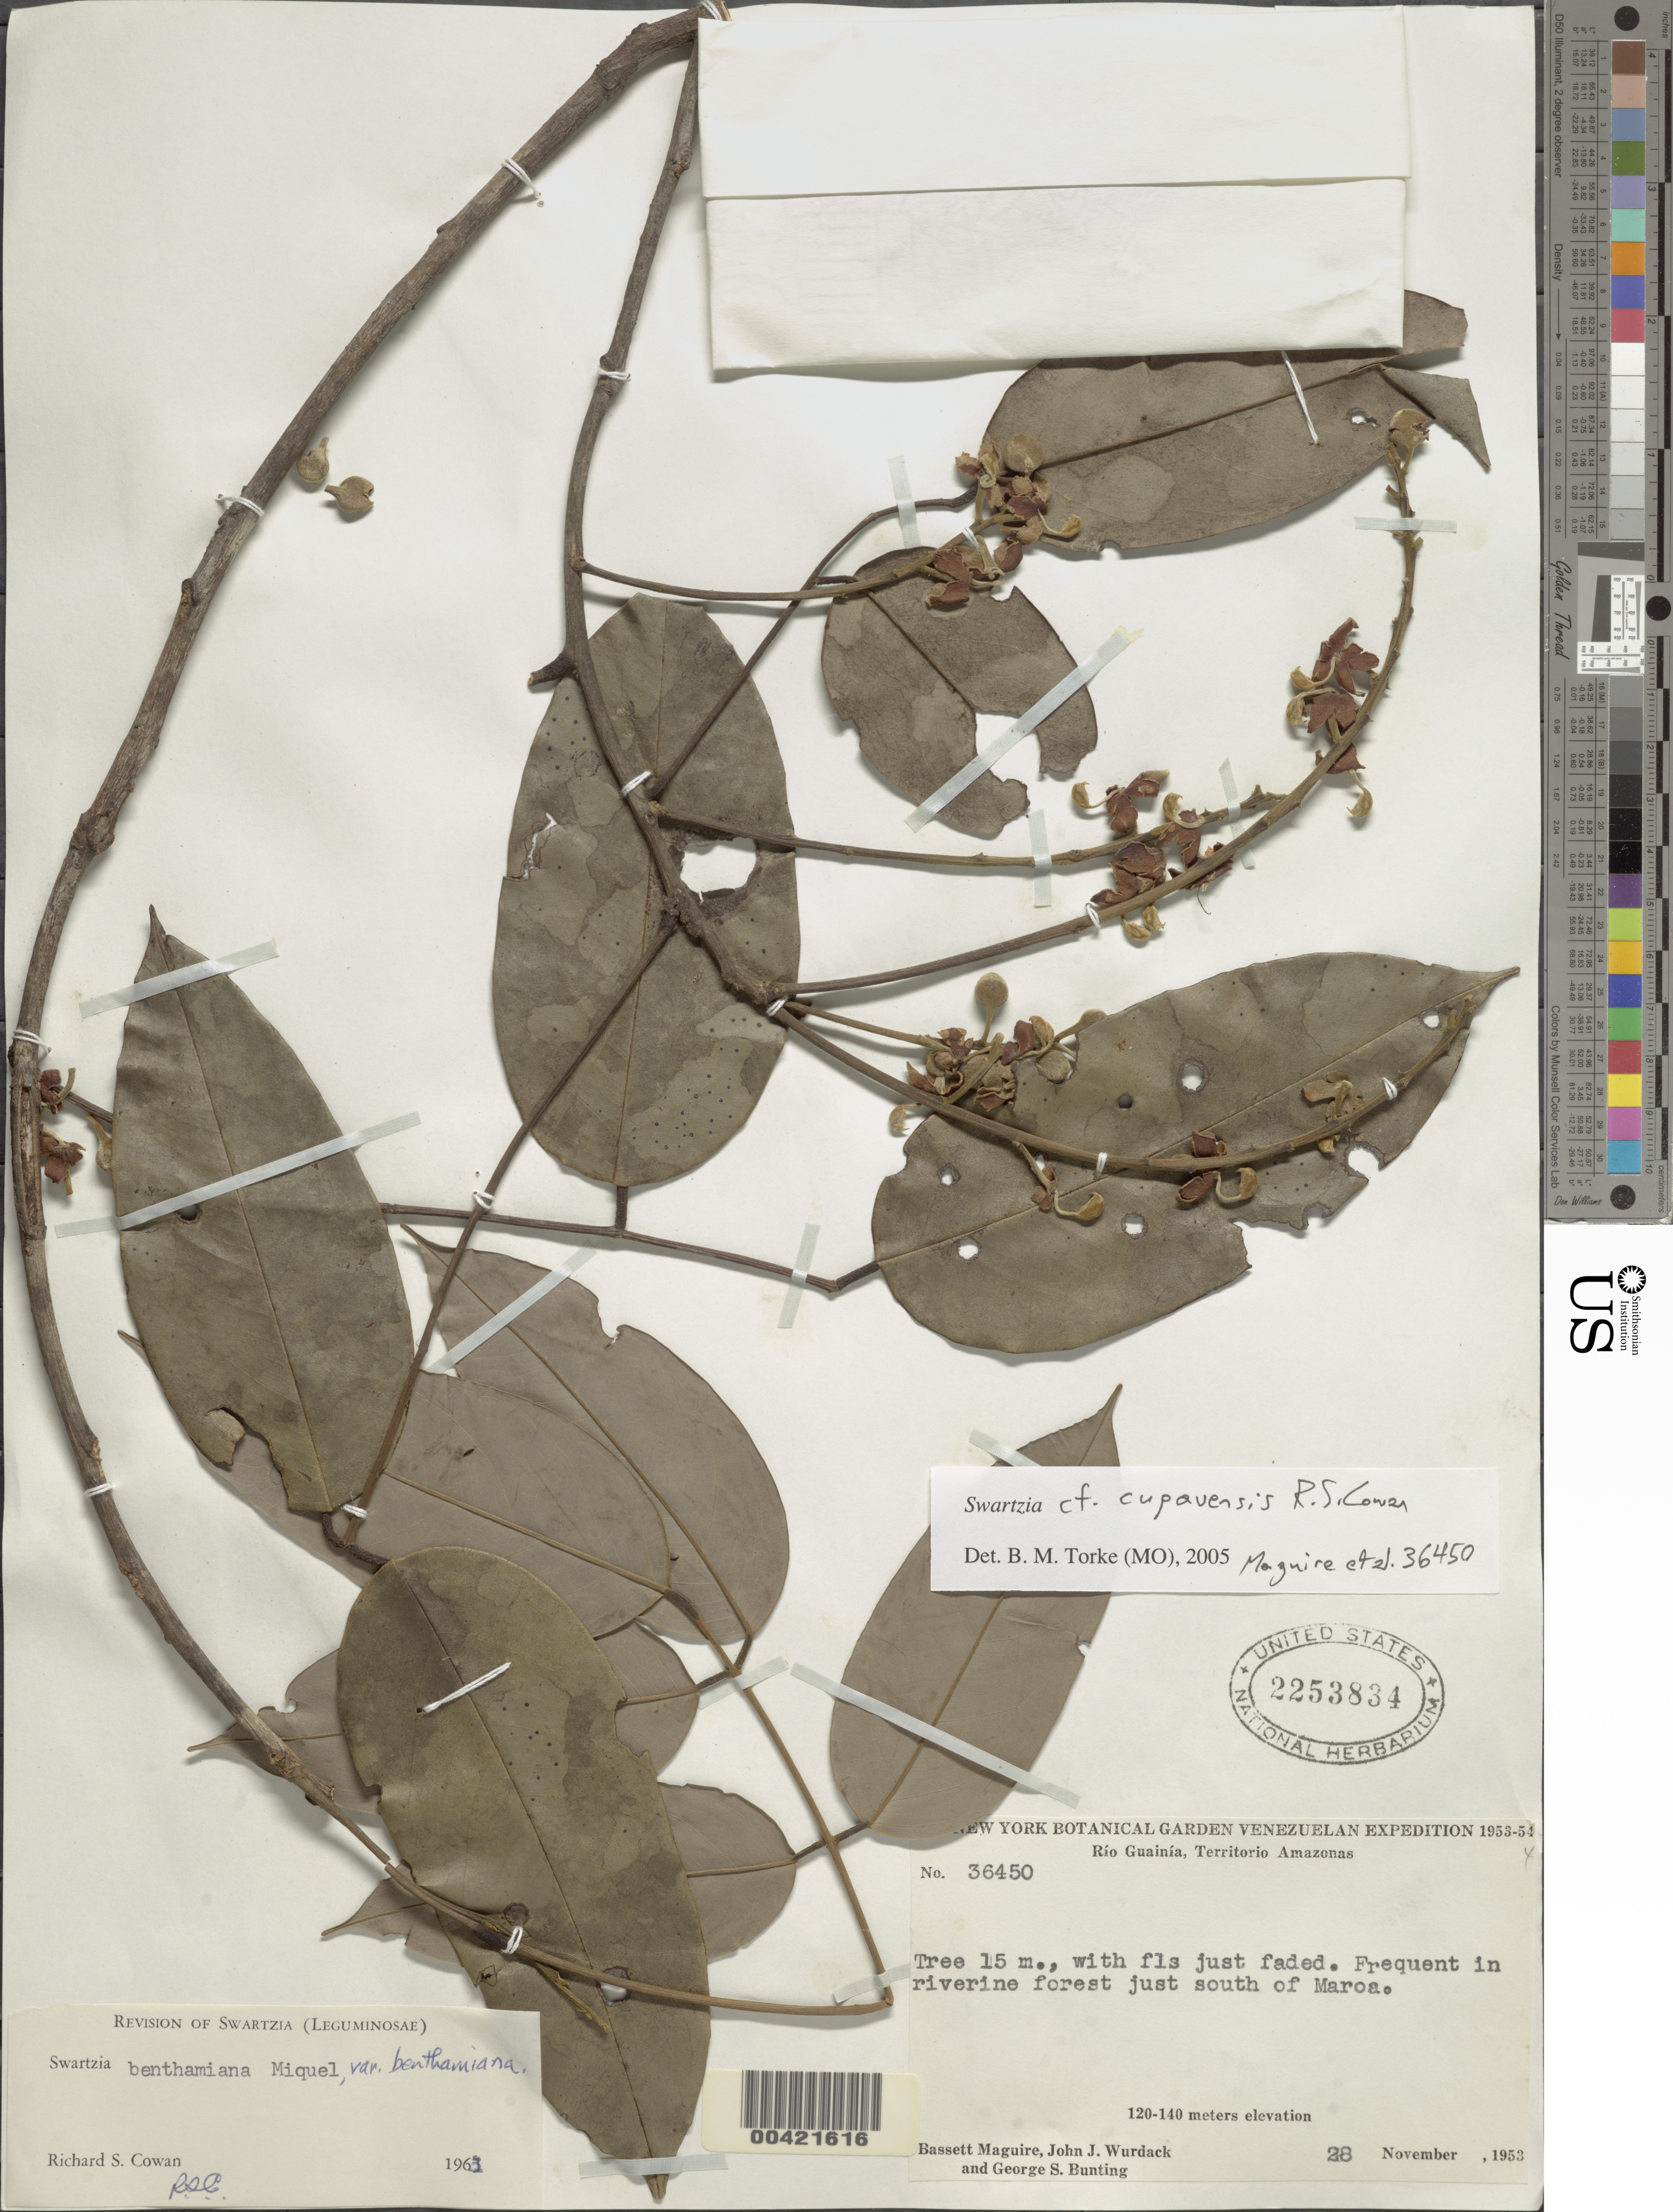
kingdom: Plantae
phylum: Tracheophyta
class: Magnoliopsida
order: Fabales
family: Fabaceae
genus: Swartzia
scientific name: Swartzia cupavenensis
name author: R.S. Cowan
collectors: B. Maguire, J. J. Wurdack & G. S. Bunting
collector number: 36450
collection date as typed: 28 Nov 1953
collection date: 1953-11-28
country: Venezuela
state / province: Amazonas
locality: Maroa, just s of; rio guainia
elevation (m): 120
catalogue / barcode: US 2253834